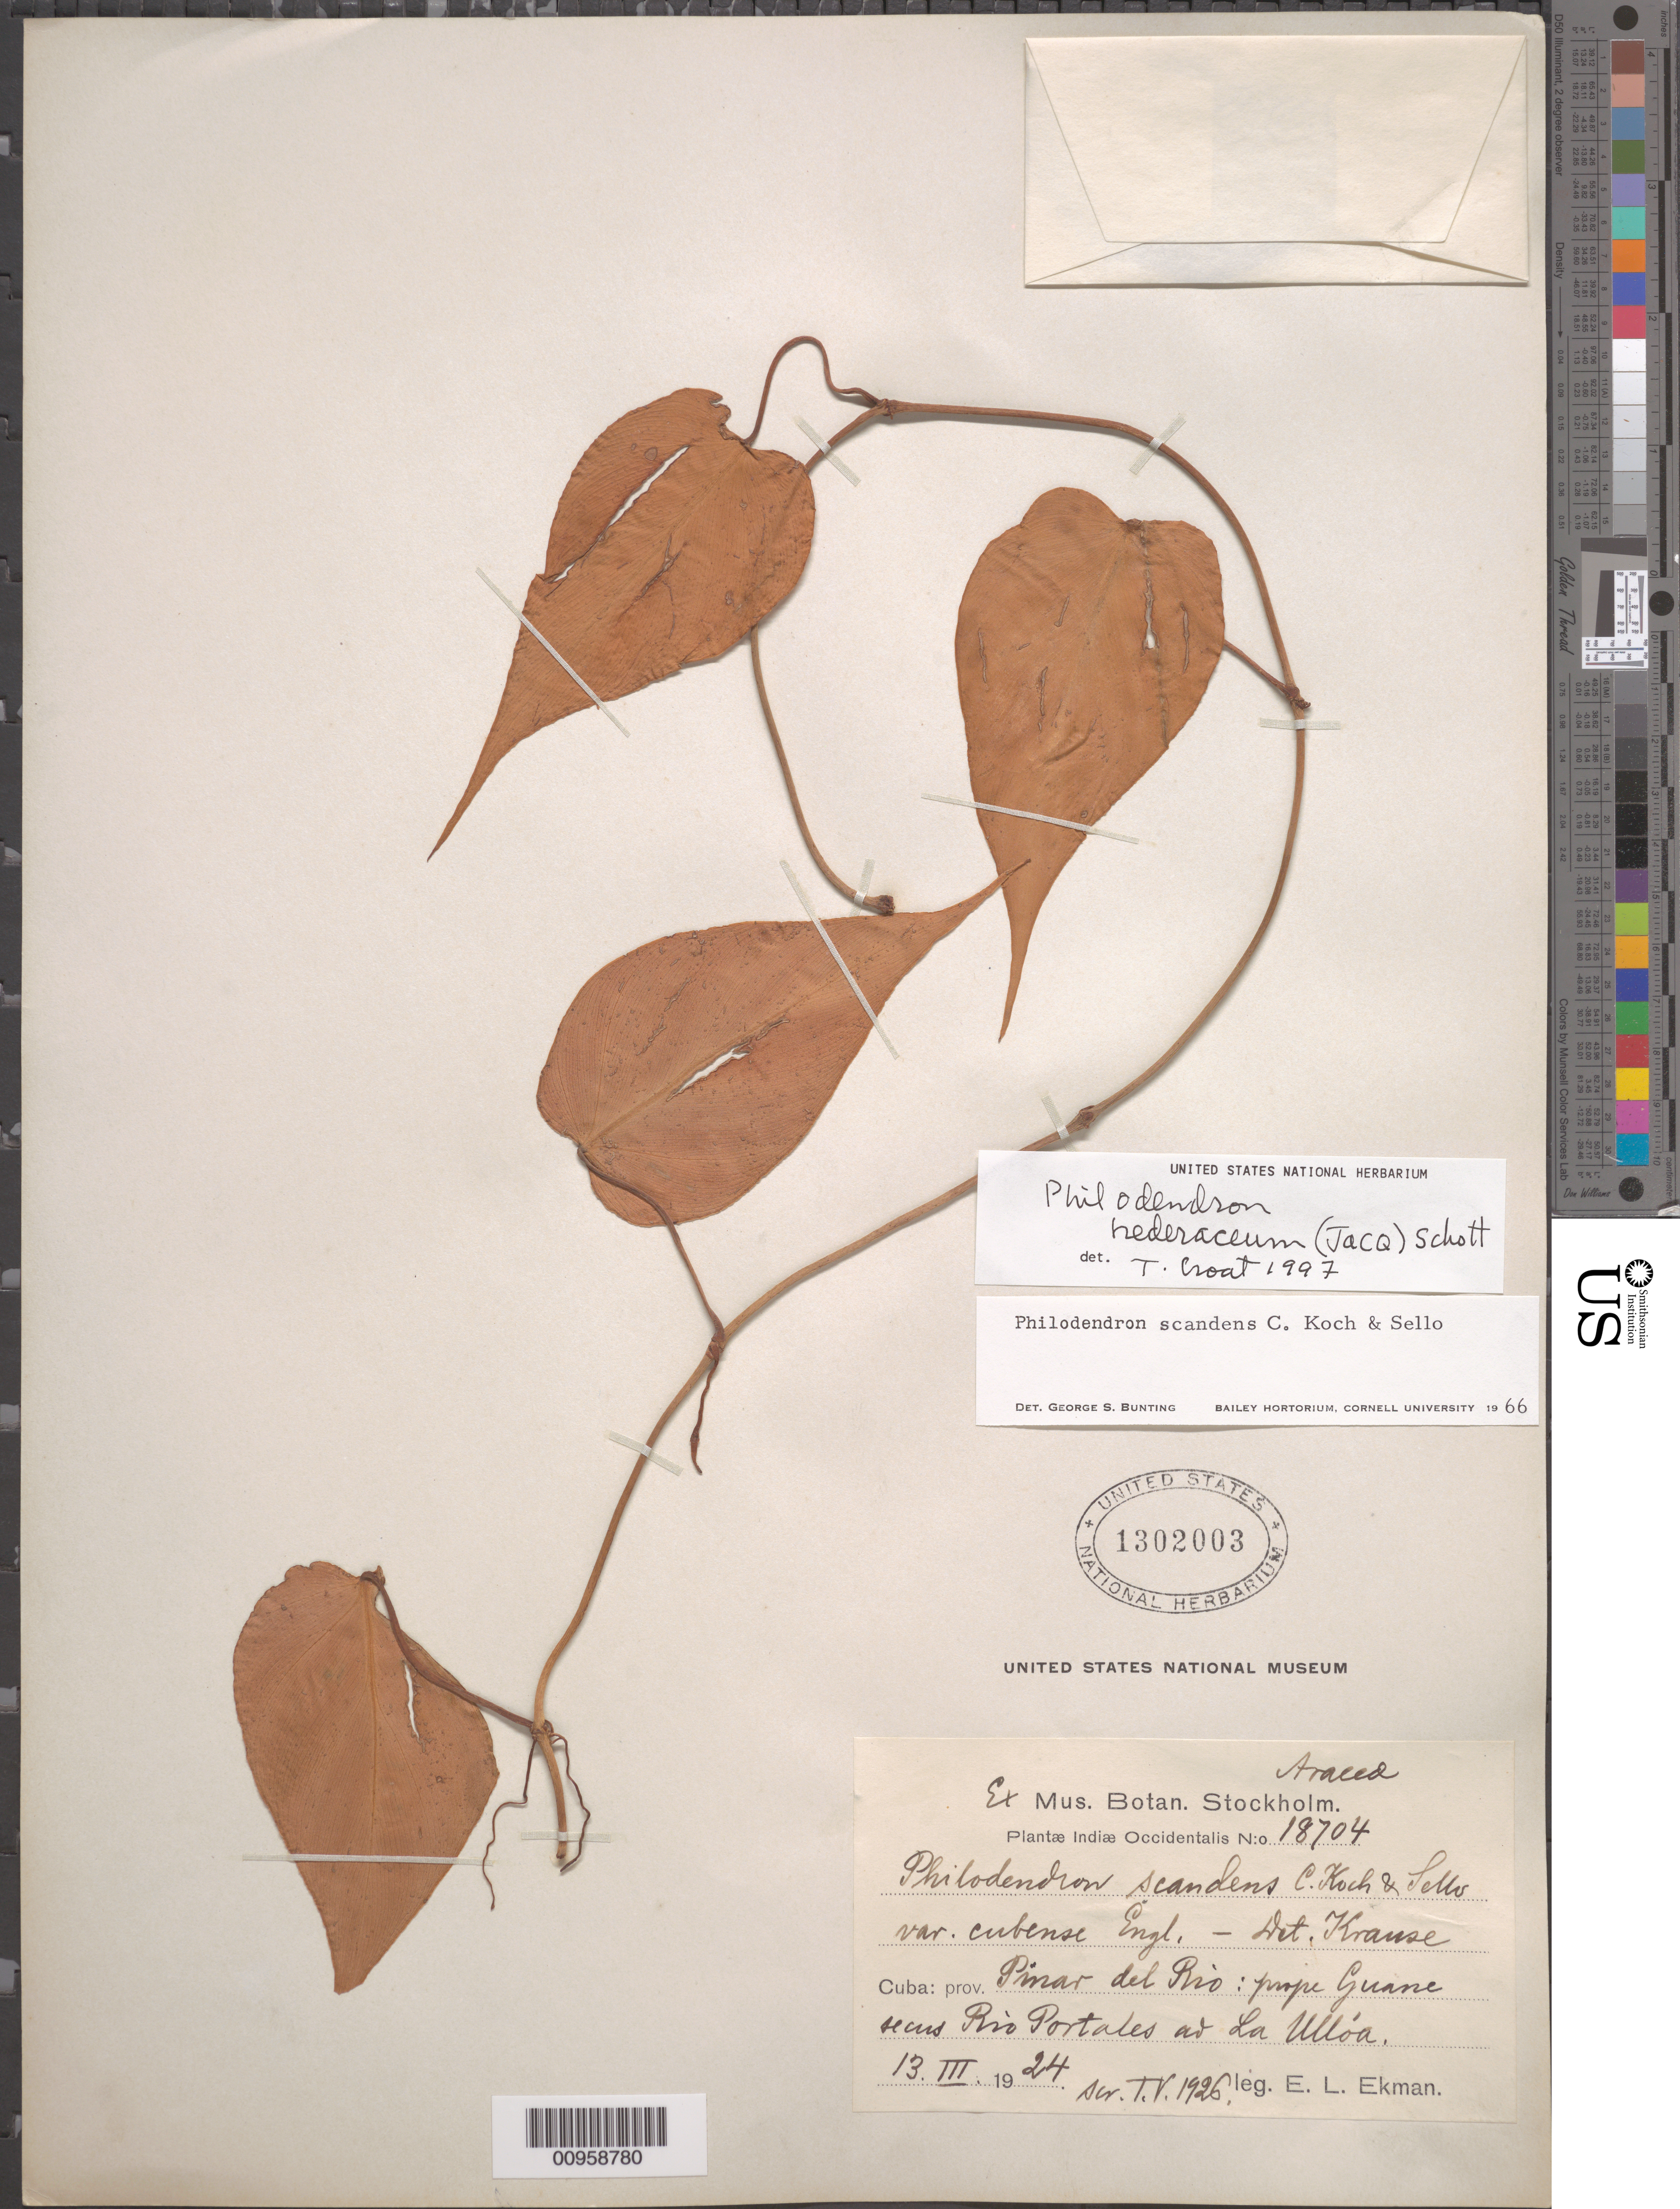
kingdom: Plantae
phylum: Tracheophyta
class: Liliopsida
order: Alismatales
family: Araceae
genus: Philodendron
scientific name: Philodendron hederaceum var. hederaceum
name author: (Jacq.) Schott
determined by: Croat, Thomas B., Missouri Botanical Garden (MO)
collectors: E. L. Ekman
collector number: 18704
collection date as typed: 13 Mar 1924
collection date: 1924-03-13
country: Cuba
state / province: Pinar del Rio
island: Cuba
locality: Prope Guane secus Rio Portales ad La "Ullóa"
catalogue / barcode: US 1302003